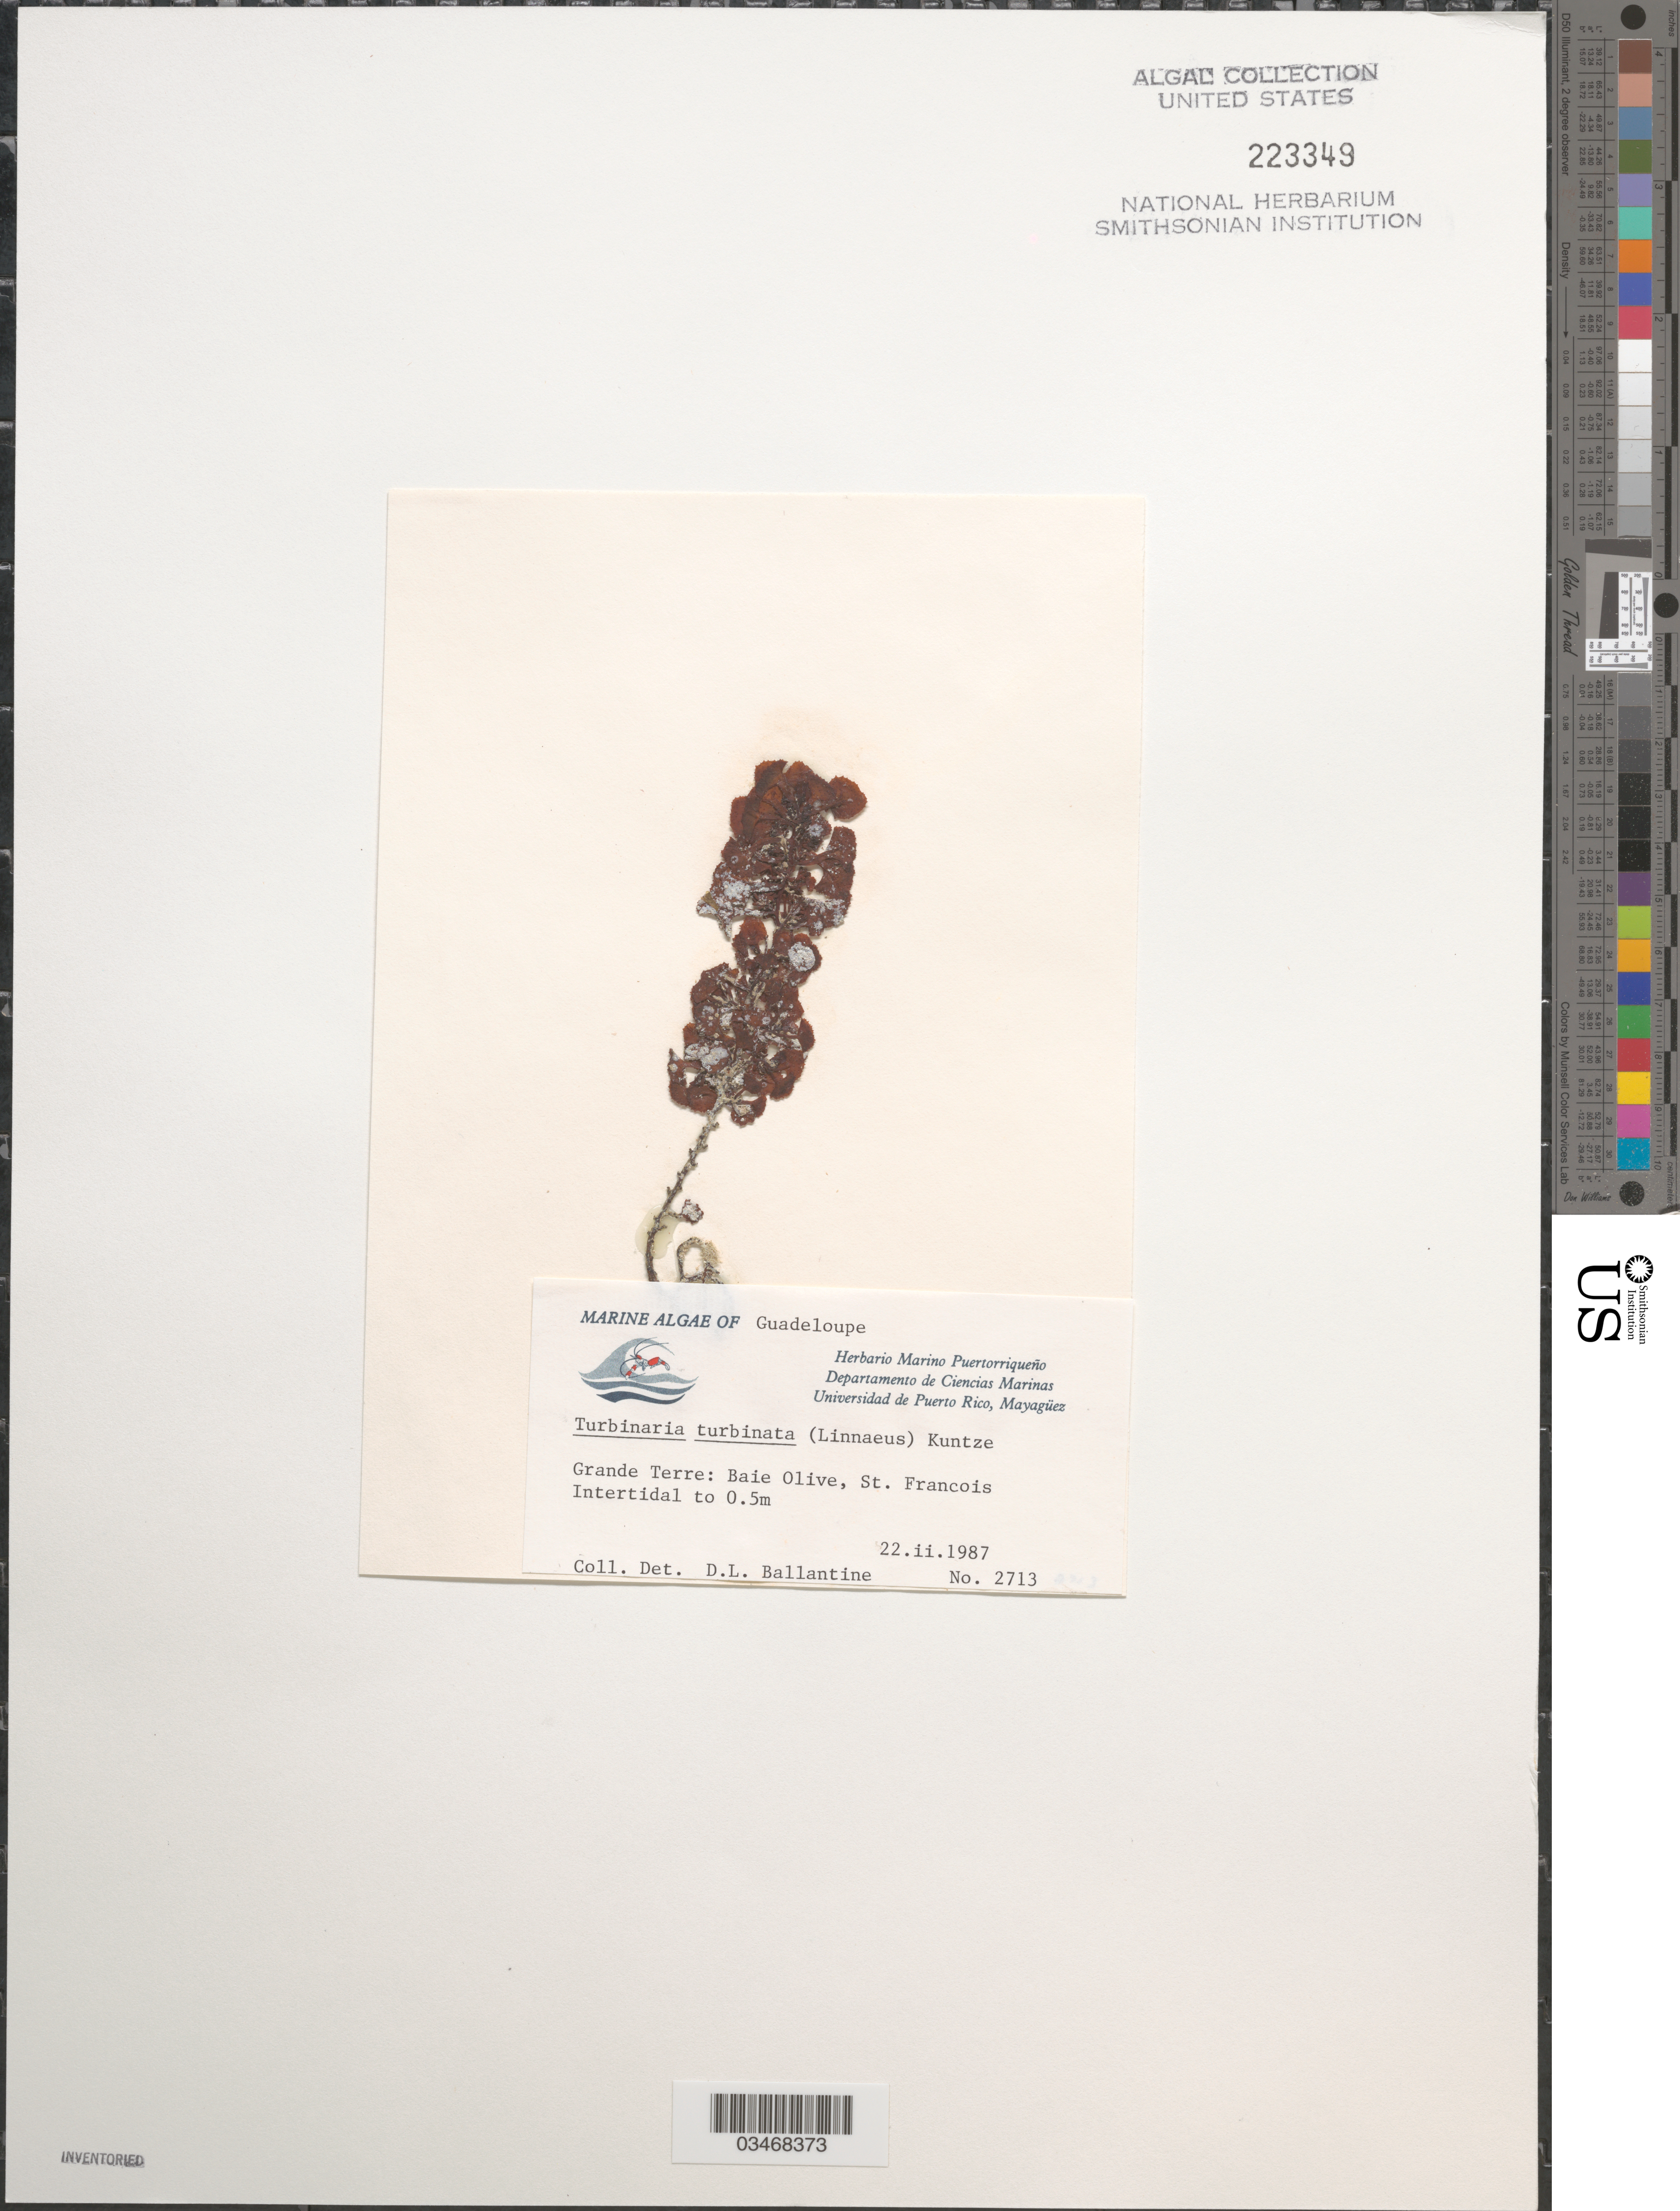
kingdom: Chromista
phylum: Ochrophyta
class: Phaeophyceae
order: Fucales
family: Sargassaceae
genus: Turbinaria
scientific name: Turbinaria turbinata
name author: (L.) Kuntze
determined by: Ballantine, D. L.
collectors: D.L. Ballantine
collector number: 2713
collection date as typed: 22 Feb 1987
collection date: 1987-02-22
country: Guadeloupe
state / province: Grande-Terre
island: Grande Terre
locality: Baie Olive, St. Francois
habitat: Intertidal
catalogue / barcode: US 223349